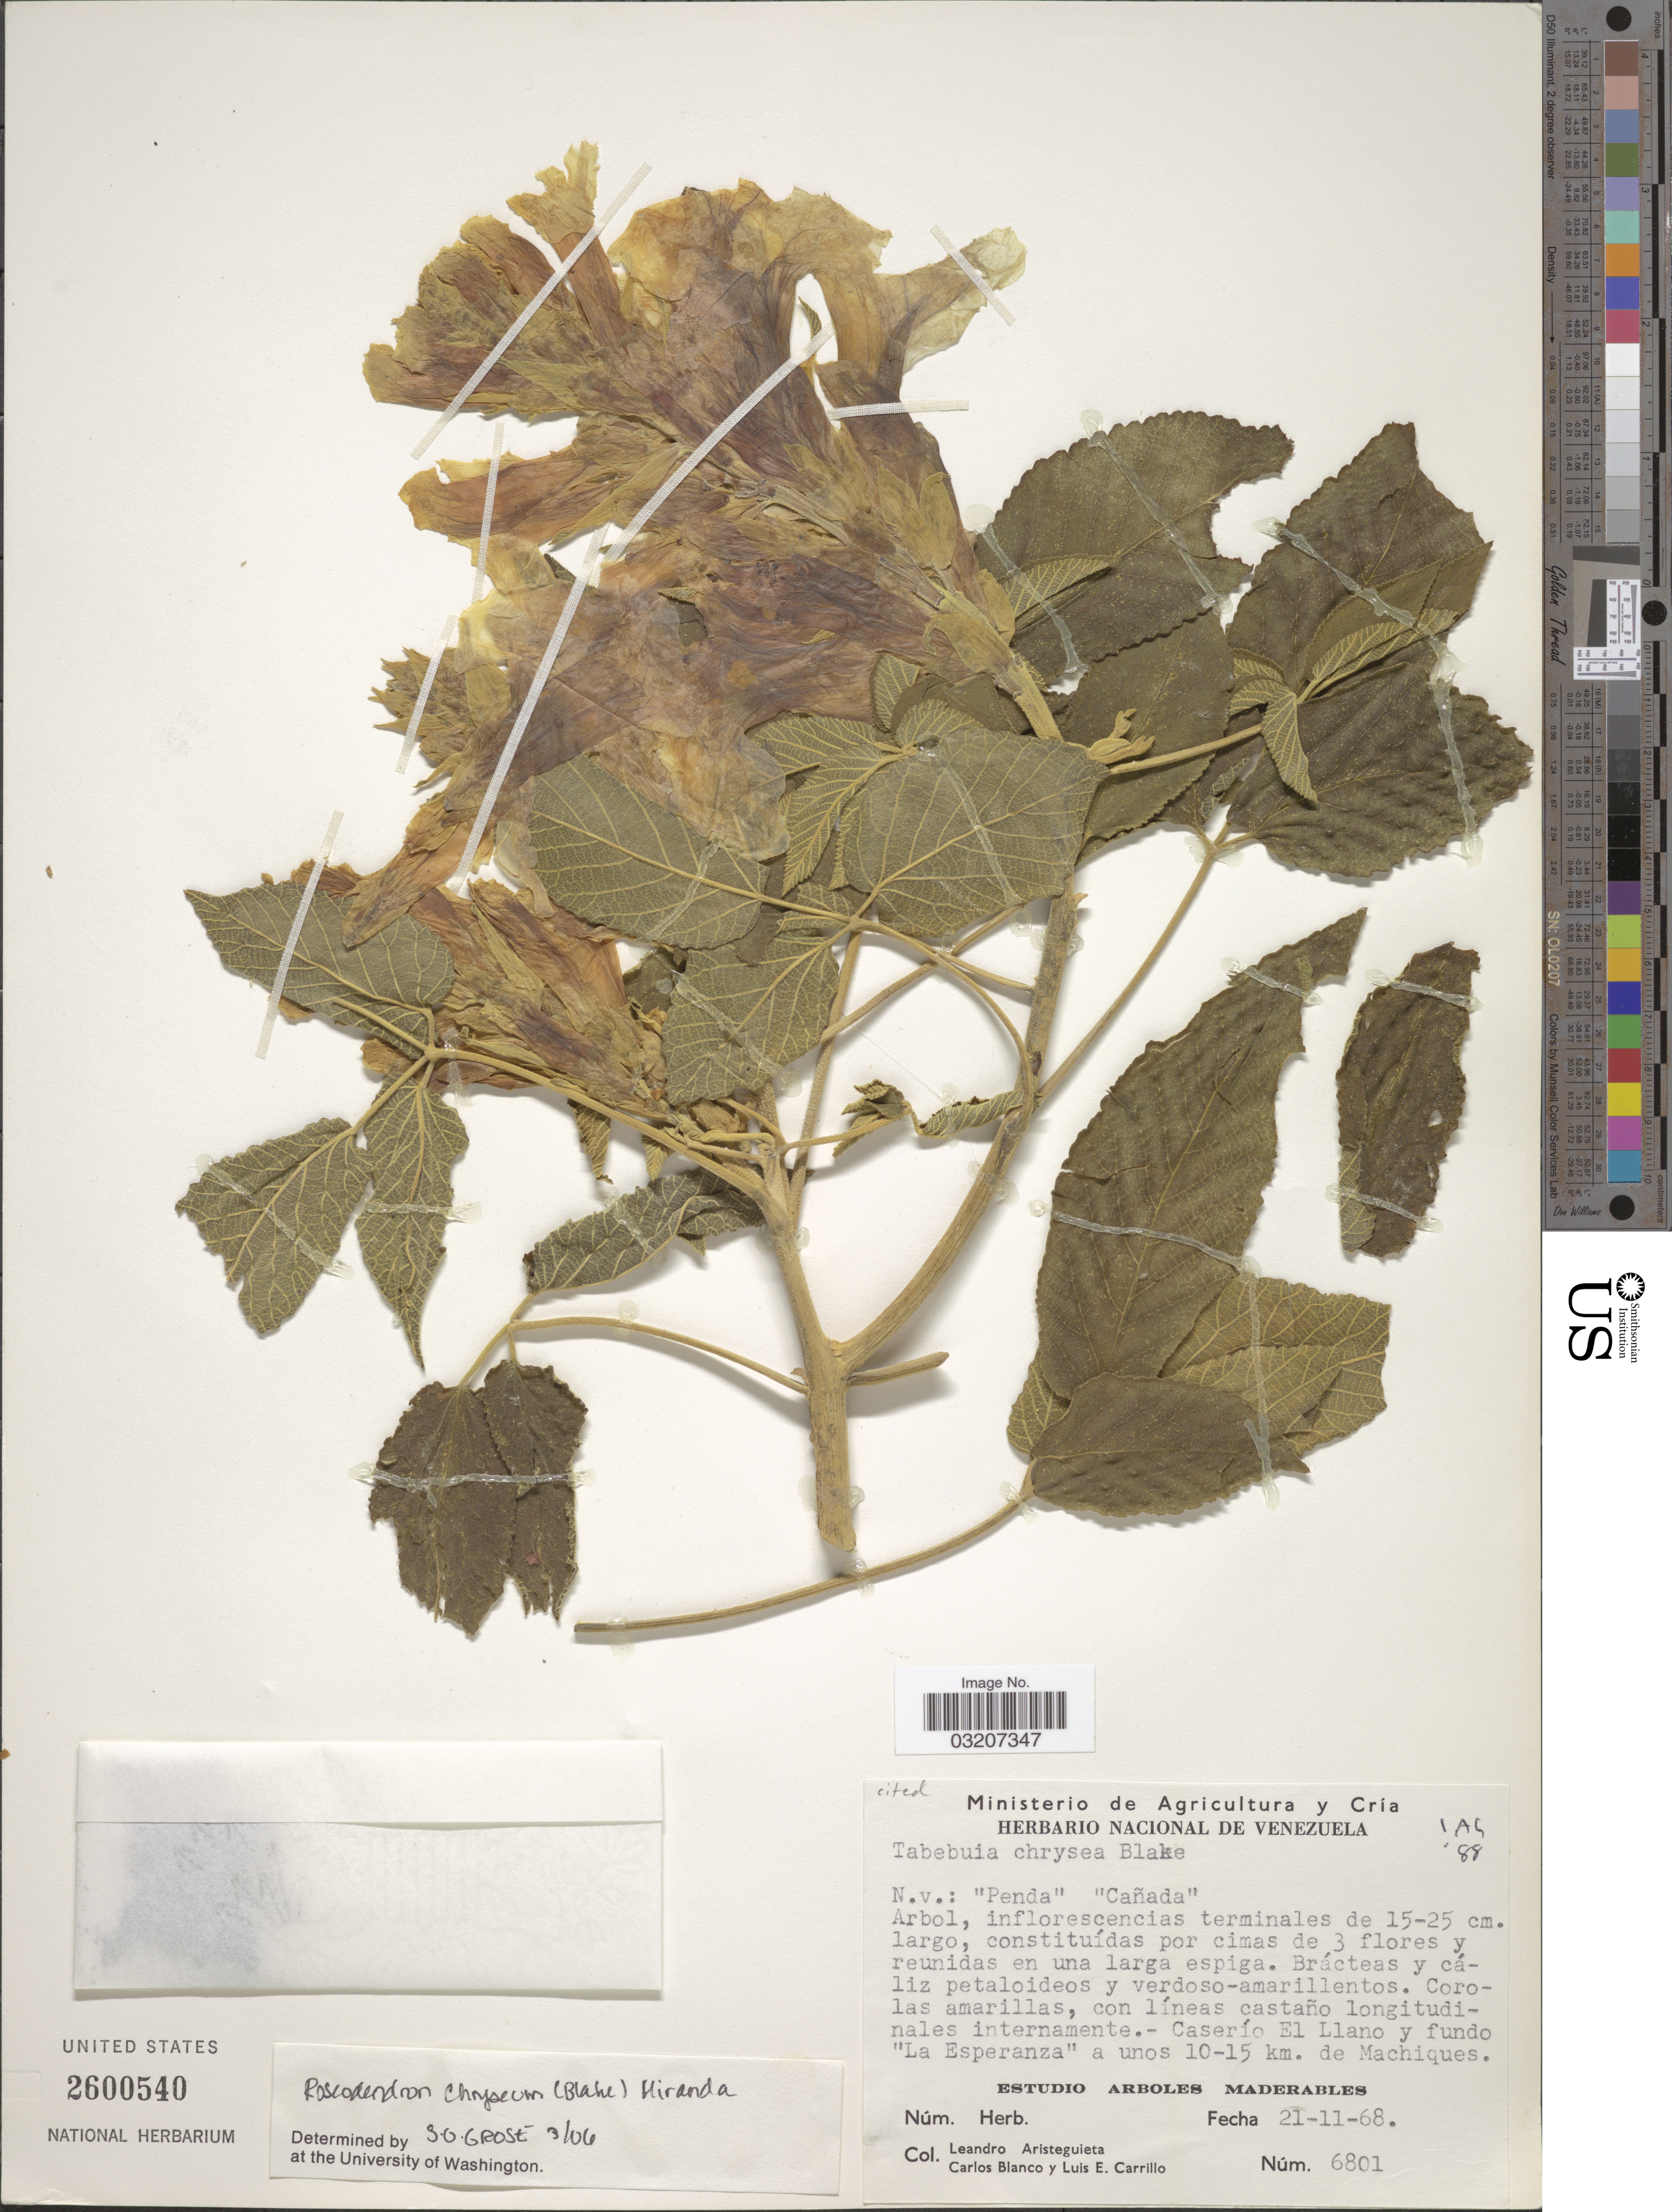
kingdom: Plantae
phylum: Tracheophyta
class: Magnoliopsida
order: Lamiales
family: Bignoniaceae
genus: Roseodendron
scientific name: Roseodendron chryseum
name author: (S.F. Blake) Miranda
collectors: L. Aristeguieta, C. Blanco & L. Carrillo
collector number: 6801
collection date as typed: Transcribed d/m/y: 21/11/68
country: Venezuela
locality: Caserío El Llano y fundo "La Esperanza" a unos 10-15 km. de Machiques, Estudio Arboles Maderables.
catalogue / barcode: US 2600540